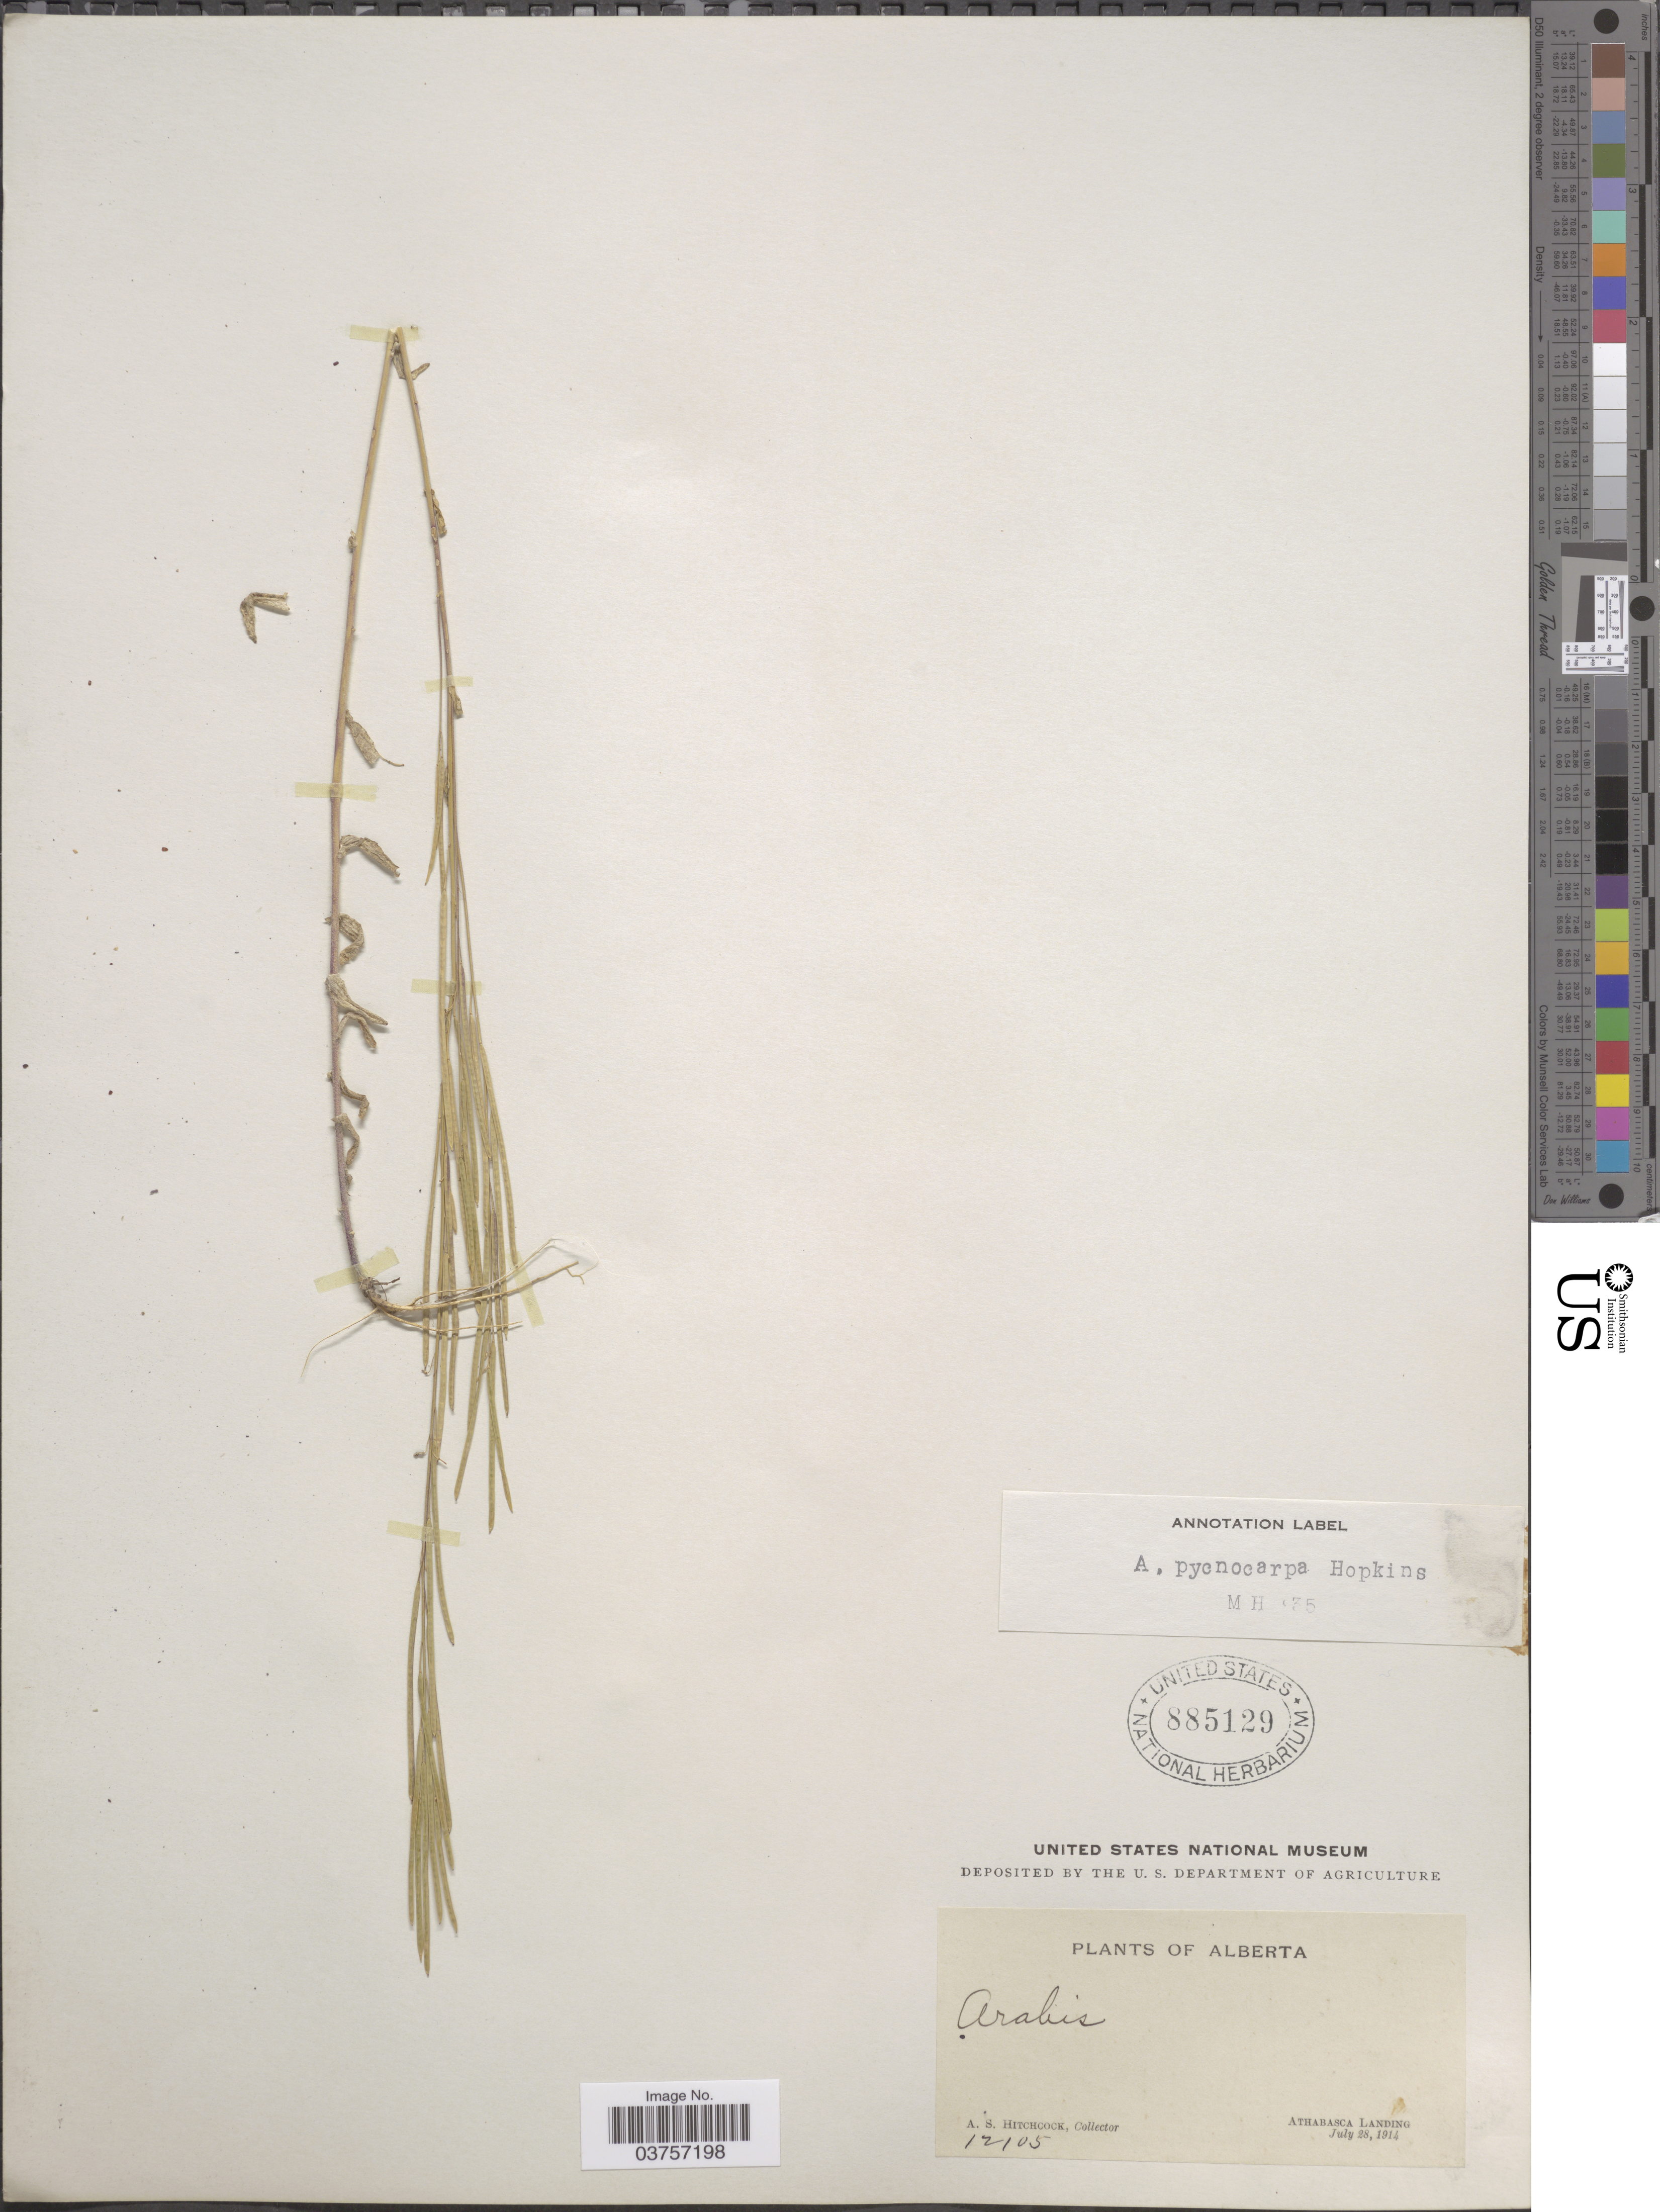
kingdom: Plantae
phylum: Tracheophyta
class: Magnoliopsida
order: Brassicales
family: Brassicaceae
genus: Arabis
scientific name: Arabis hirsuta var. pycnocarpa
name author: M. Hopkins & Rollins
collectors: A. S. Hitchcock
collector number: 12105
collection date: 1914-07-28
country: Canada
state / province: Alberta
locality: Athabasca Landing.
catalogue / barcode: US 885129